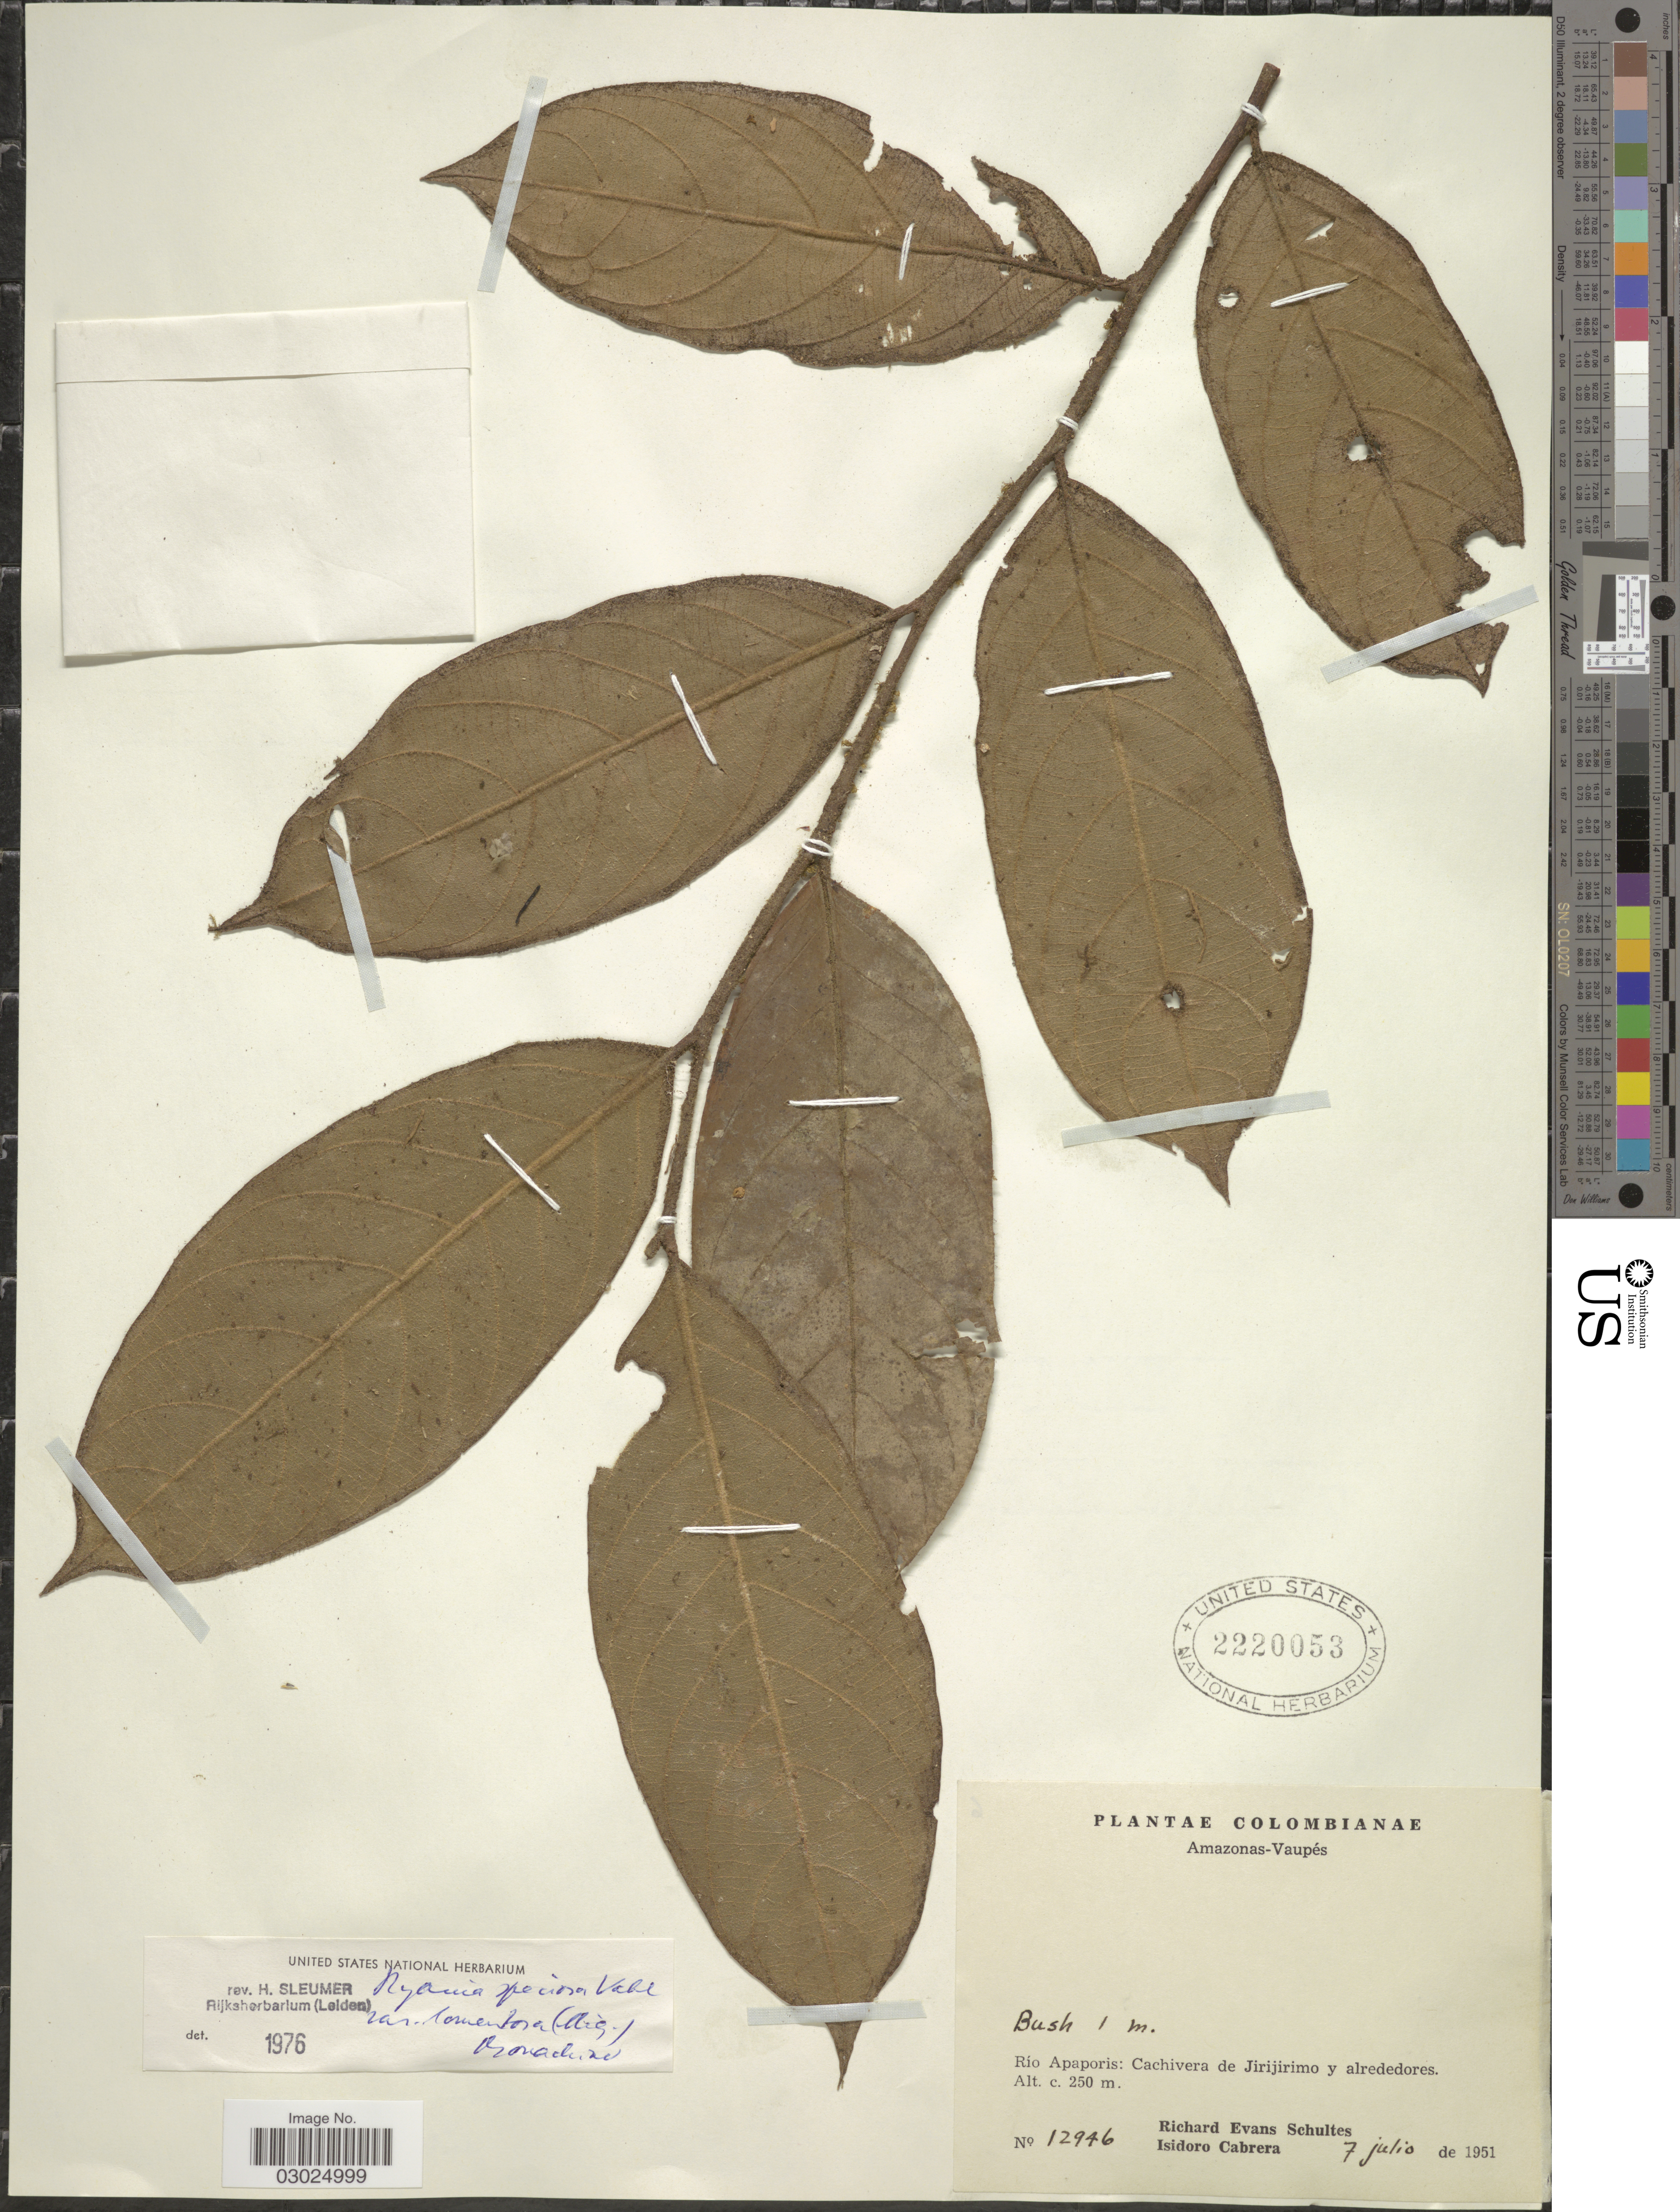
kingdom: Plantae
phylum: Tracheophyta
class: Magnoliopsida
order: Malpighiales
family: Salicaceae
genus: Ryania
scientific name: Ryania speciosa var. tomentosa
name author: (Miq.) Monach.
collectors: R. E. Schultes & I. Cabrera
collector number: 12946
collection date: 1951-07-07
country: Colombia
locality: Amazonas-Vaupés. Río Apaporis: Cachivera de Jirijirimo y alrededores.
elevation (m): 250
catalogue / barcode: US 2220053